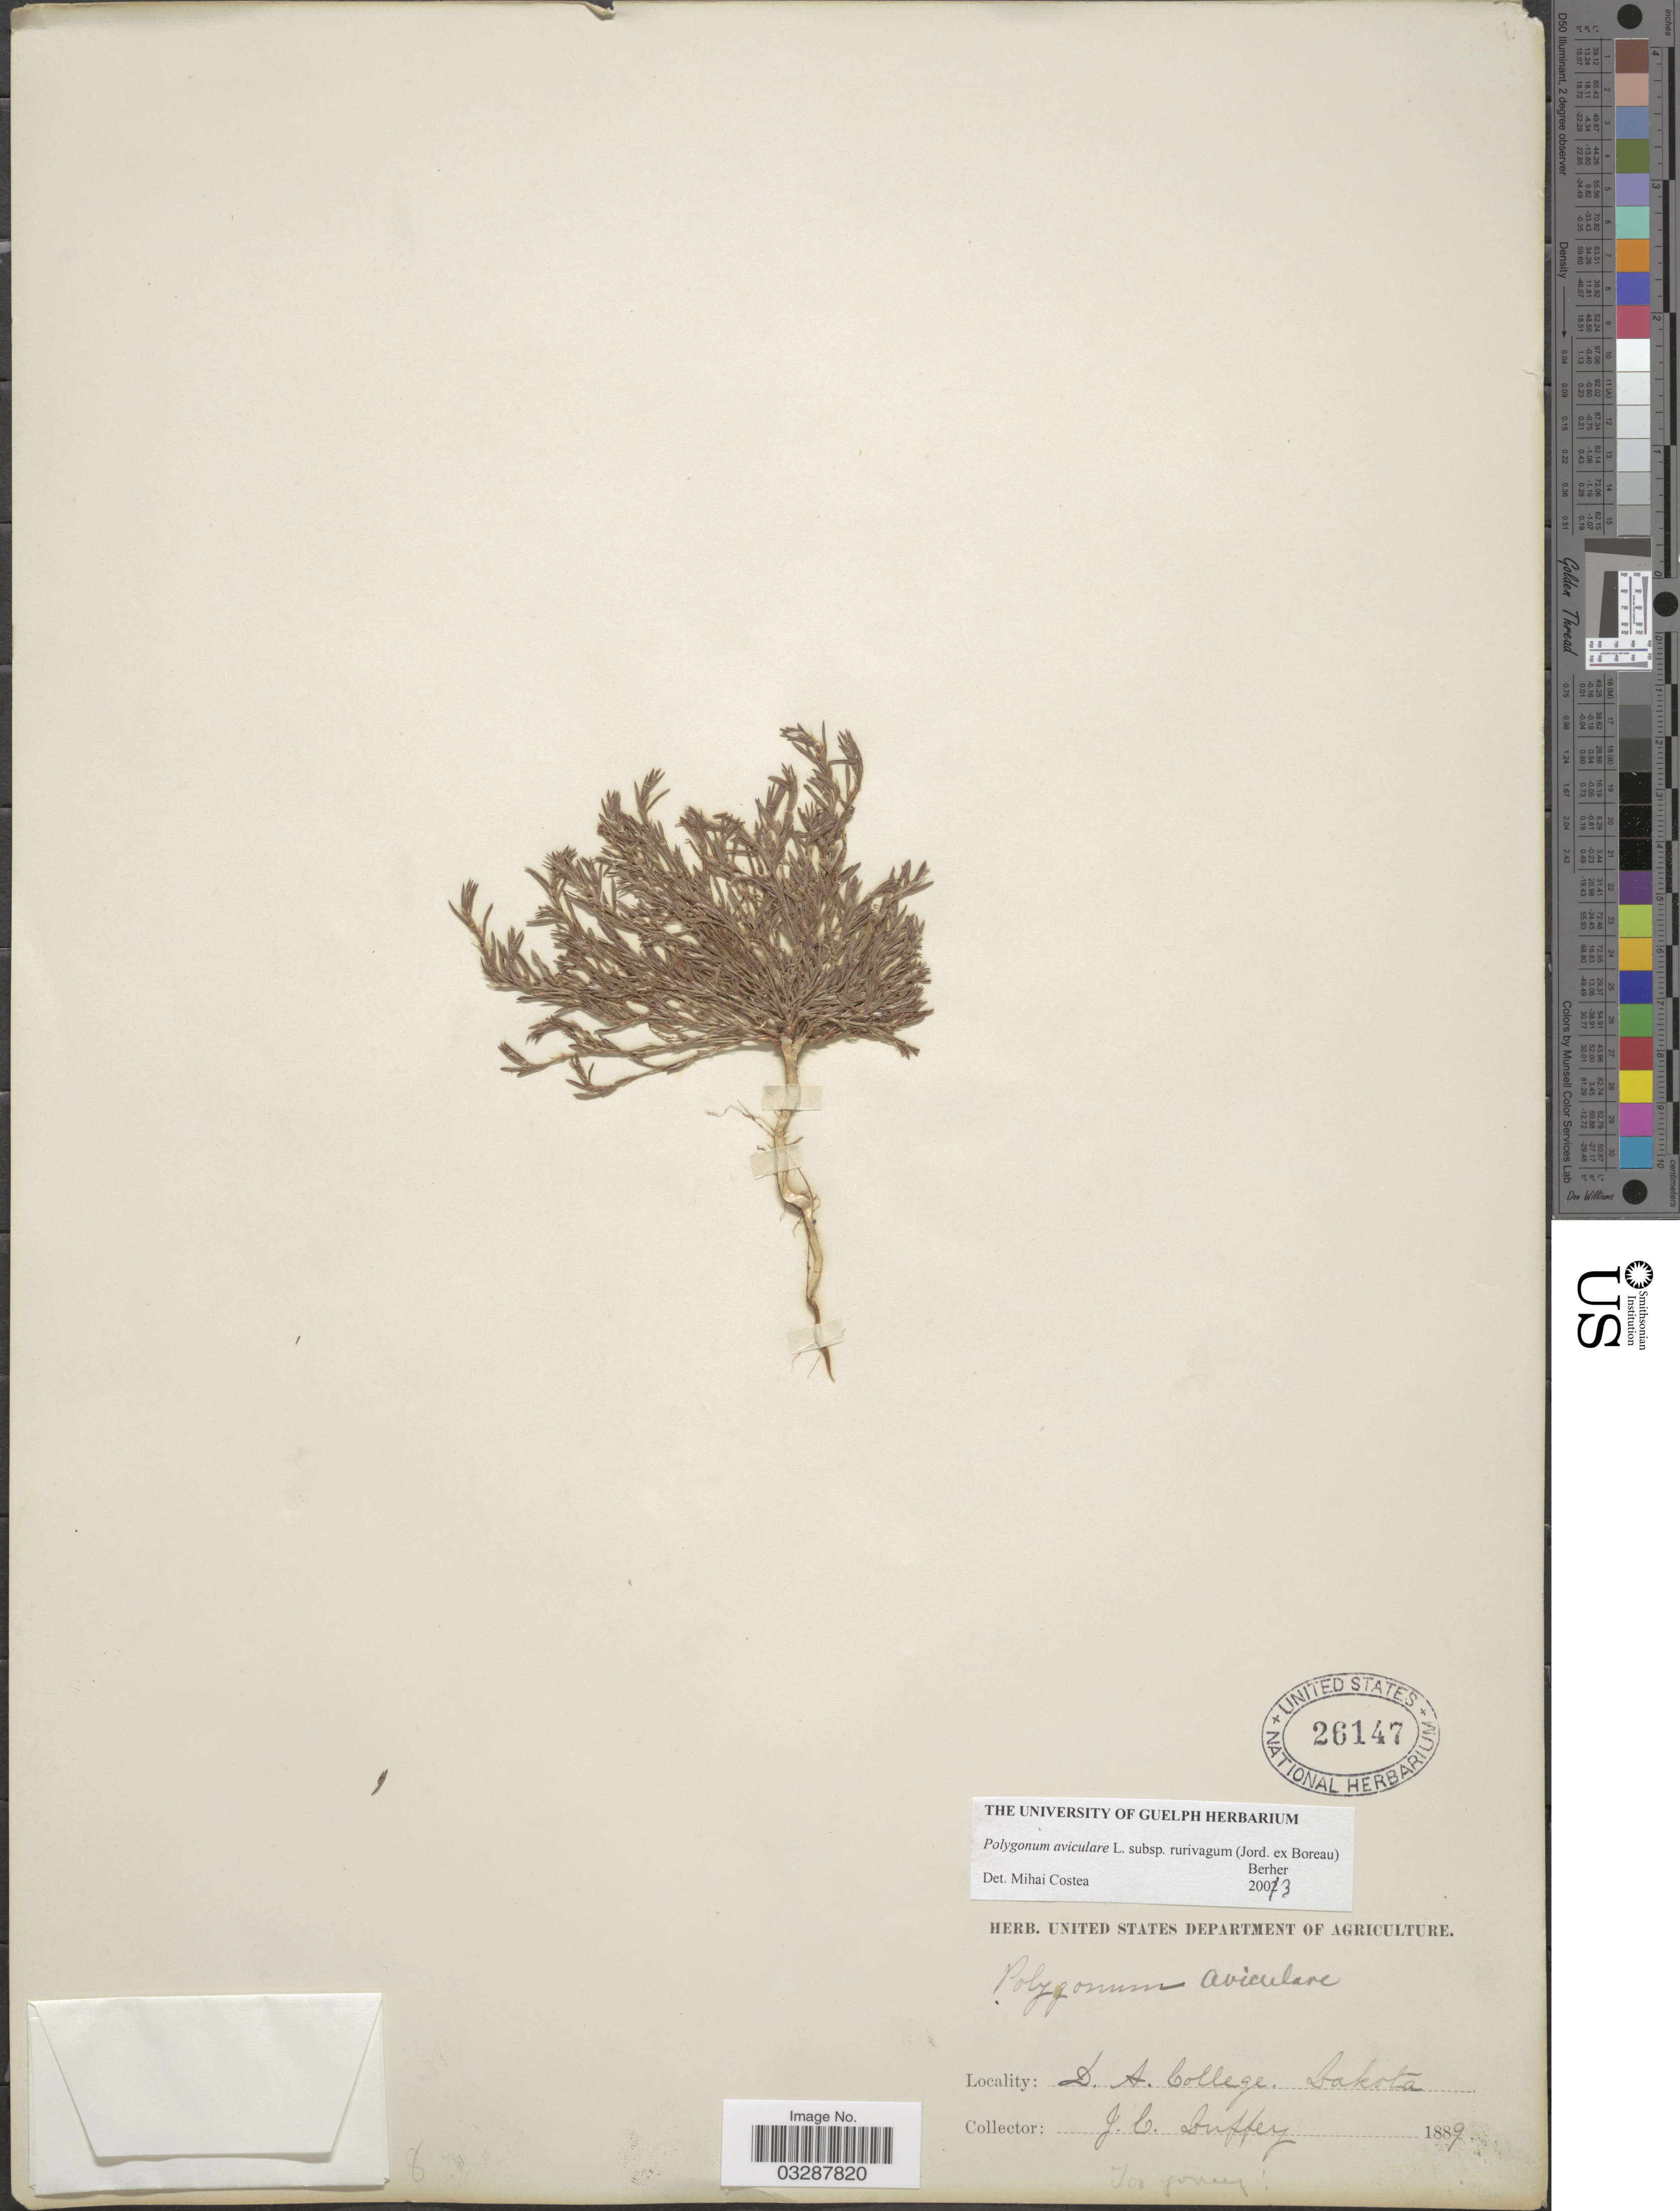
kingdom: Plantae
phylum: Tracheophyta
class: Magnoliopsida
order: Caryophyllales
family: Polygonaceae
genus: Polygonum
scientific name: Polygonum aviculare subsp. rurivagum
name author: (Jord. ex Boreau) O. Bolòs & Vigo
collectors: J. Duffey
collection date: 1889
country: United States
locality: D.A. College. Dakota.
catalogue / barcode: US 26147